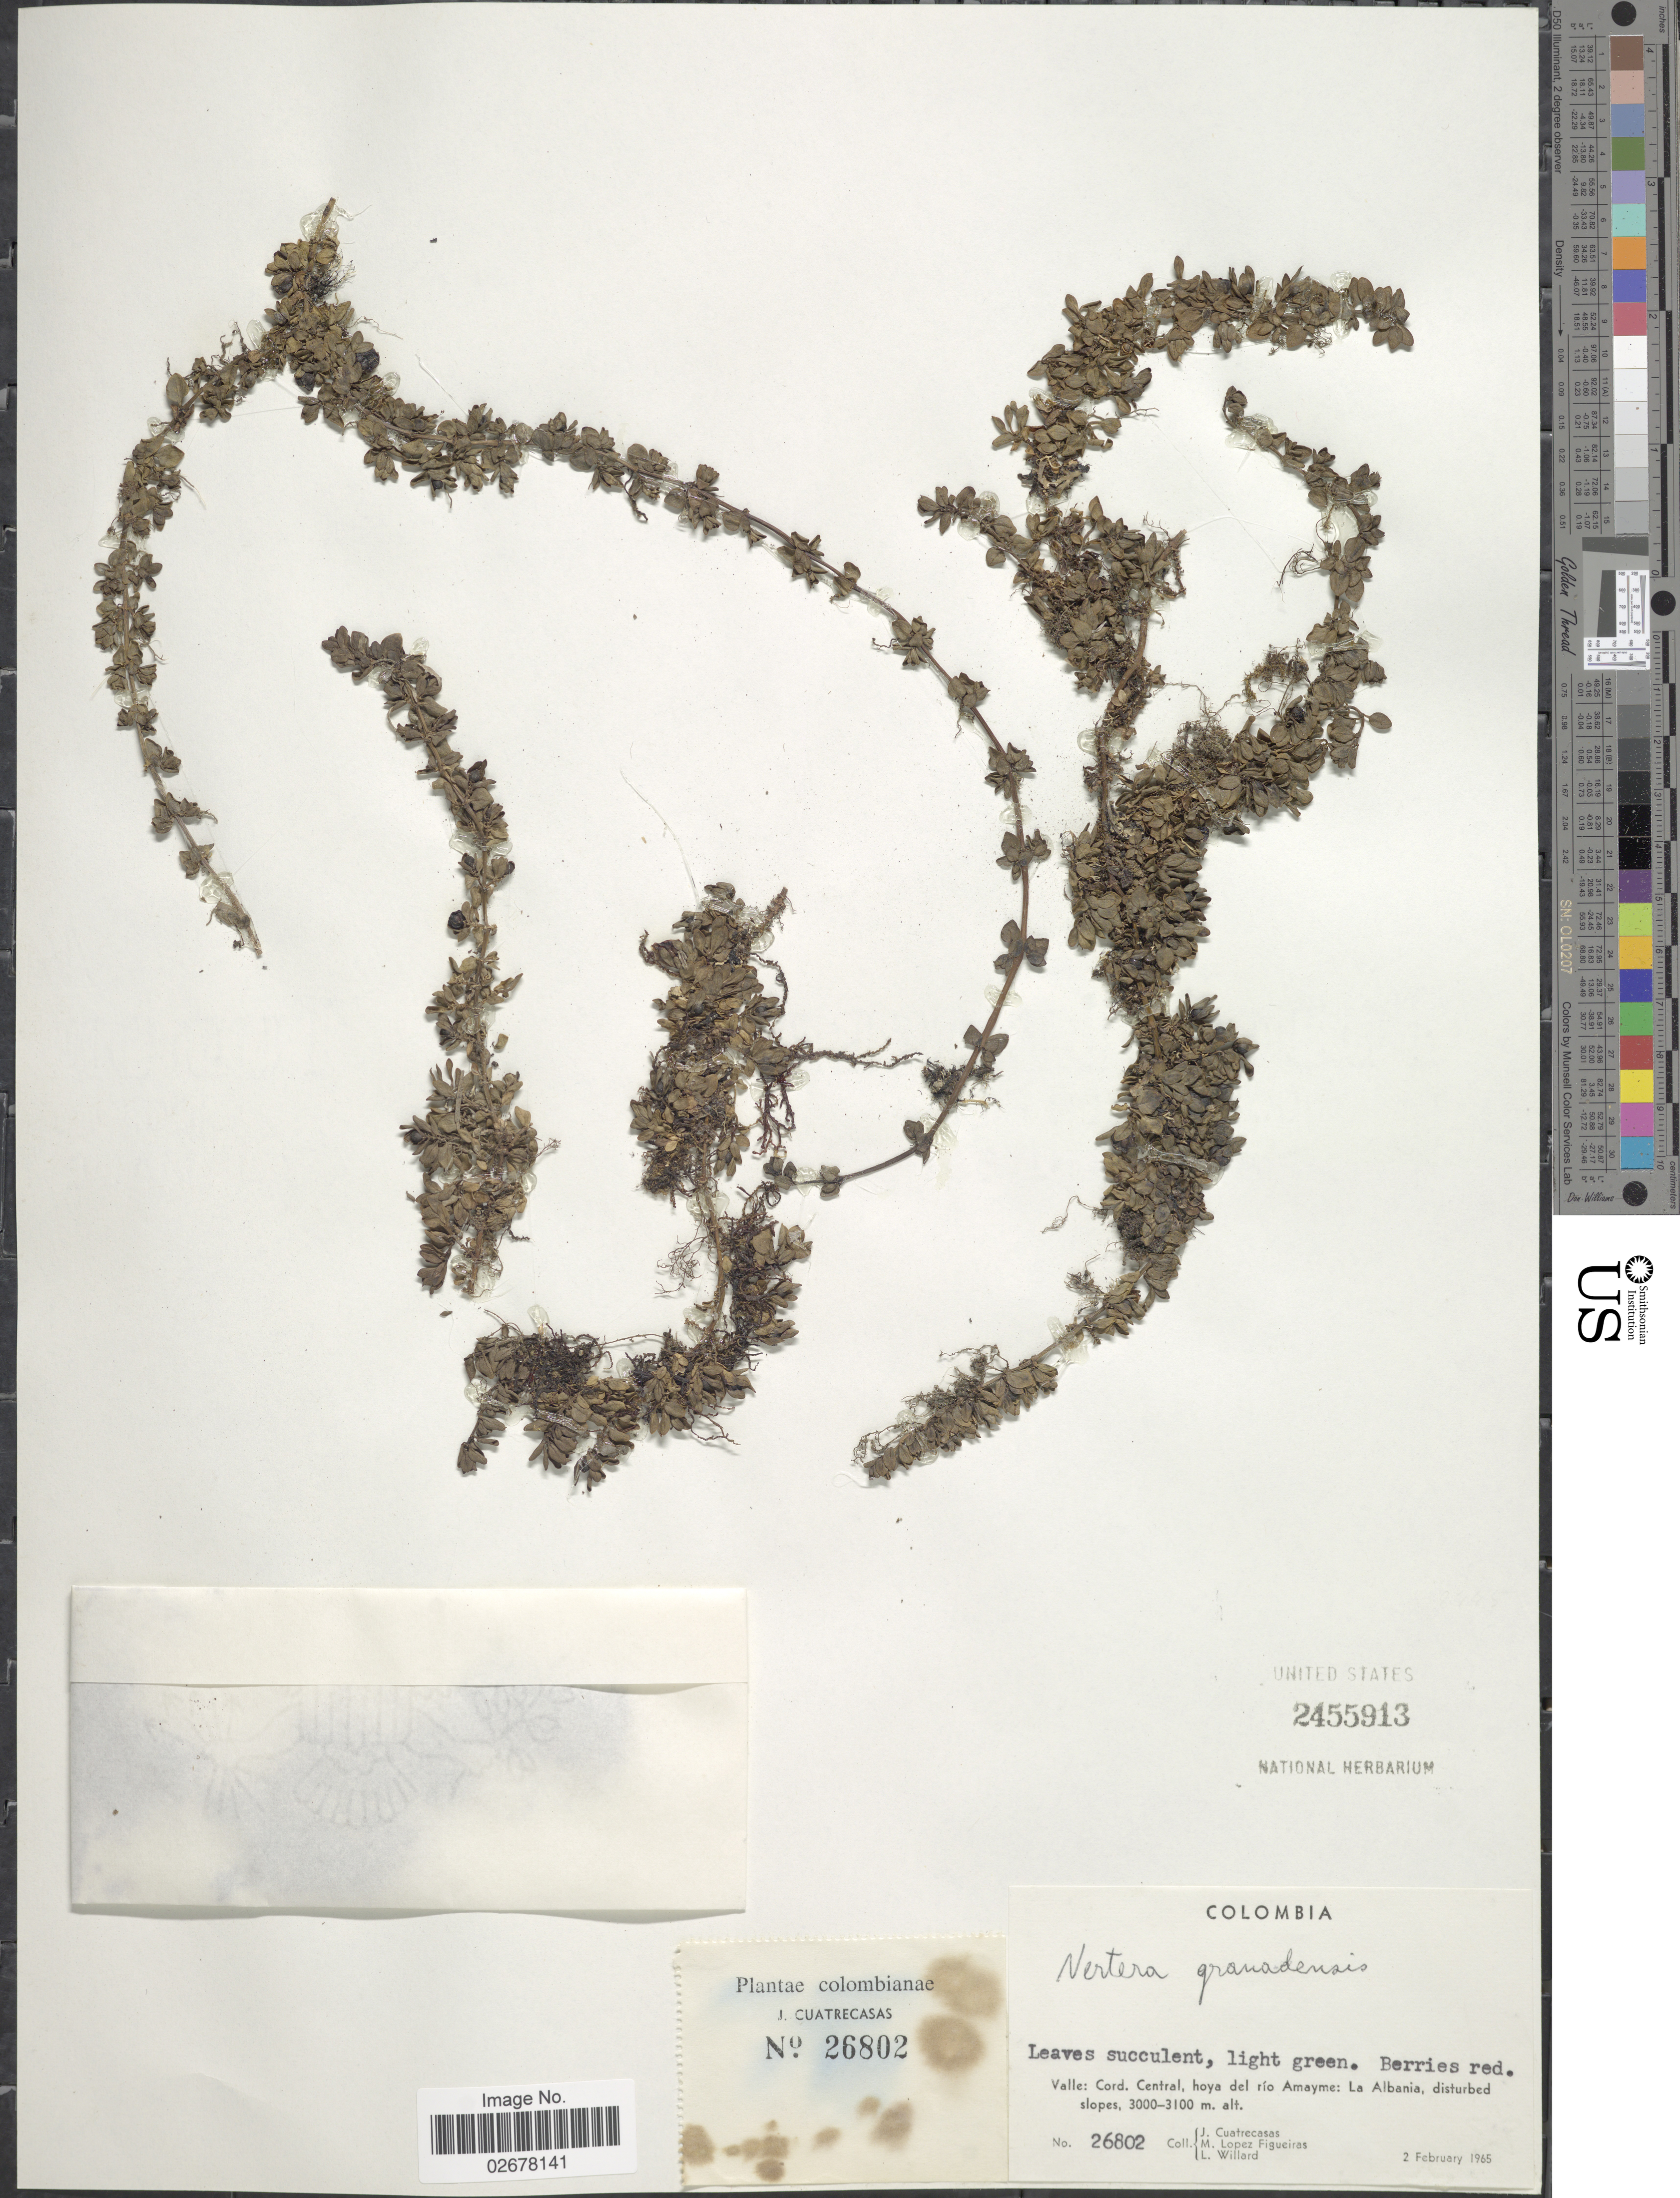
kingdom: Plantae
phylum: Tracheophyta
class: Magnoliopsida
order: Gentianales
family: Rubiaceae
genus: Nertera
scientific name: Nertera depressa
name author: Banks & Sol. ex Gaertn.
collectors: J. Cuatrecasas, M. López Figueiras & L. Willard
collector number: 26802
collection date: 1965-02-02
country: Colombia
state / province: Valle del Cauca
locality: Valle: Cord. Central, hoya del río Amayme: La Albania, disturbed slopes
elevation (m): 3000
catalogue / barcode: US 2455913